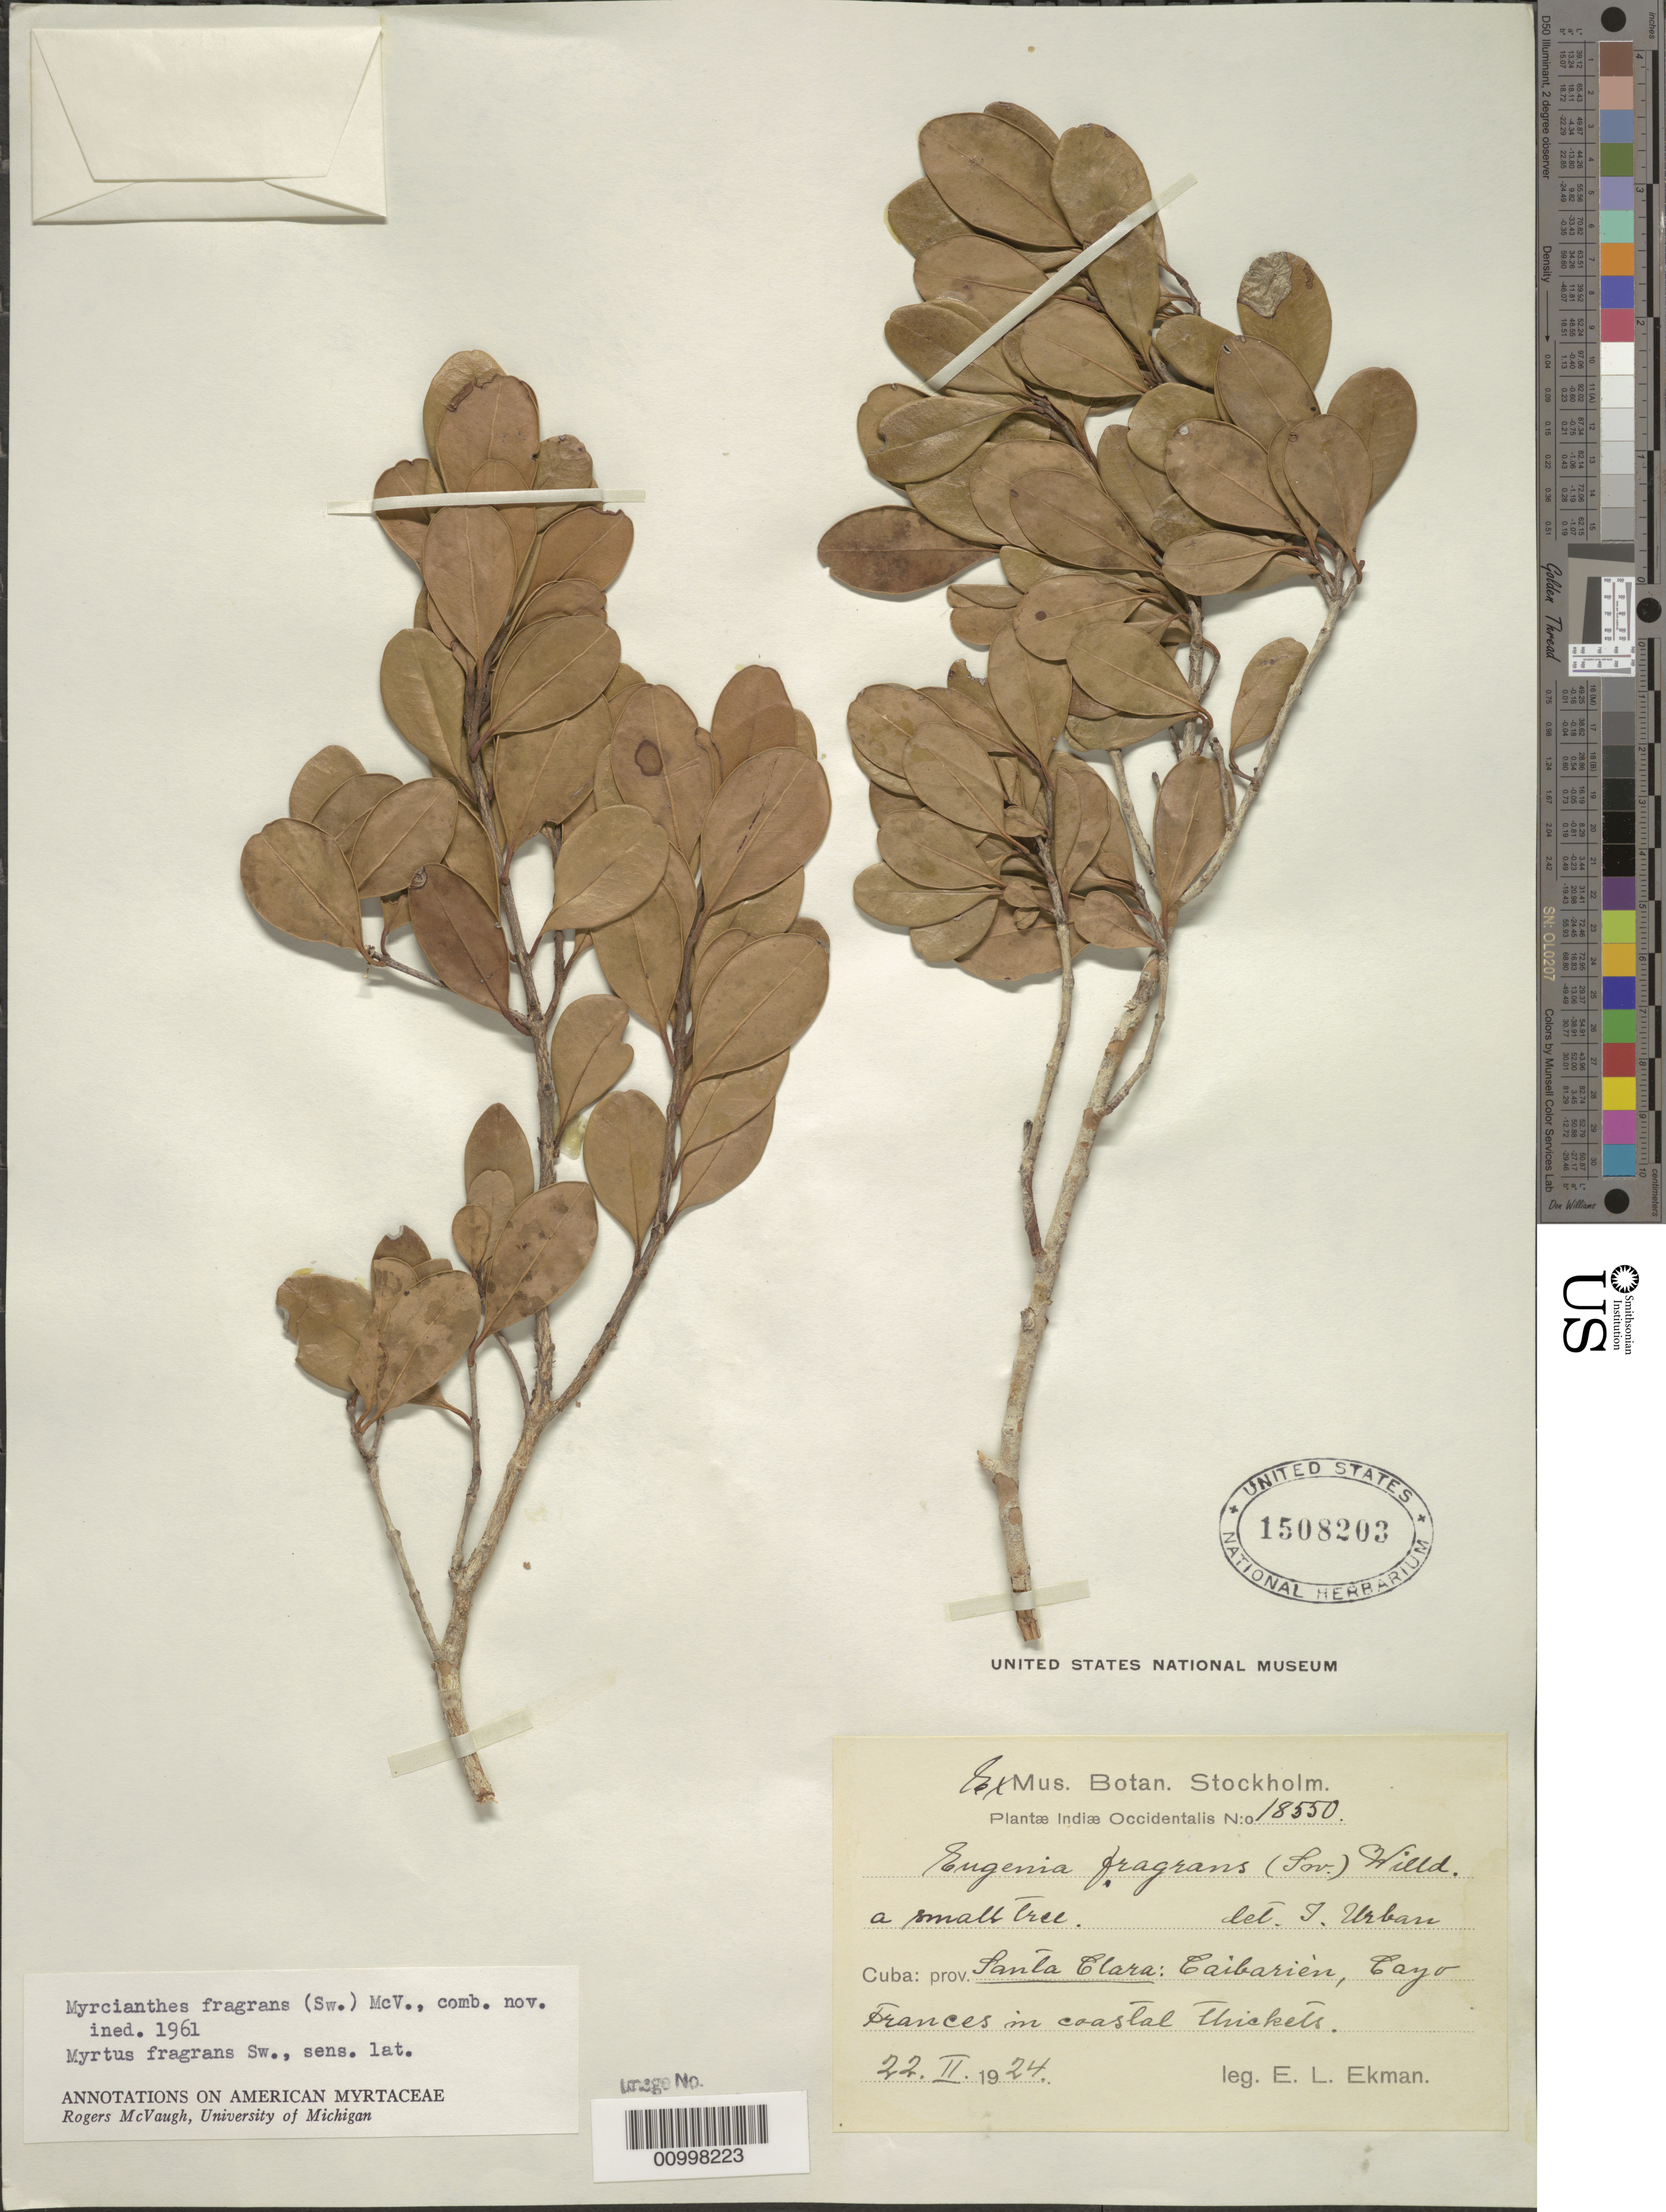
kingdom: Plantae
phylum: Tracheophyta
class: Magnoliopsida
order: Myrtales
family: Myrtaceae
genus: Myrcianthes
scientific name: Myrcianthes fragrans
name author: (Sw.) McVaugh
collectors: E. L. Ekman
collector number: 18550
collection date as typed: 22 Feb 1924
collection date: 1924-02-22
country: Cuba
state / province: Villa Clara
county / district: Santa Clara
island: Cuba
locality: Coastal; Caibarién, Cayo Frances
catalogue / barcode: US 1508203